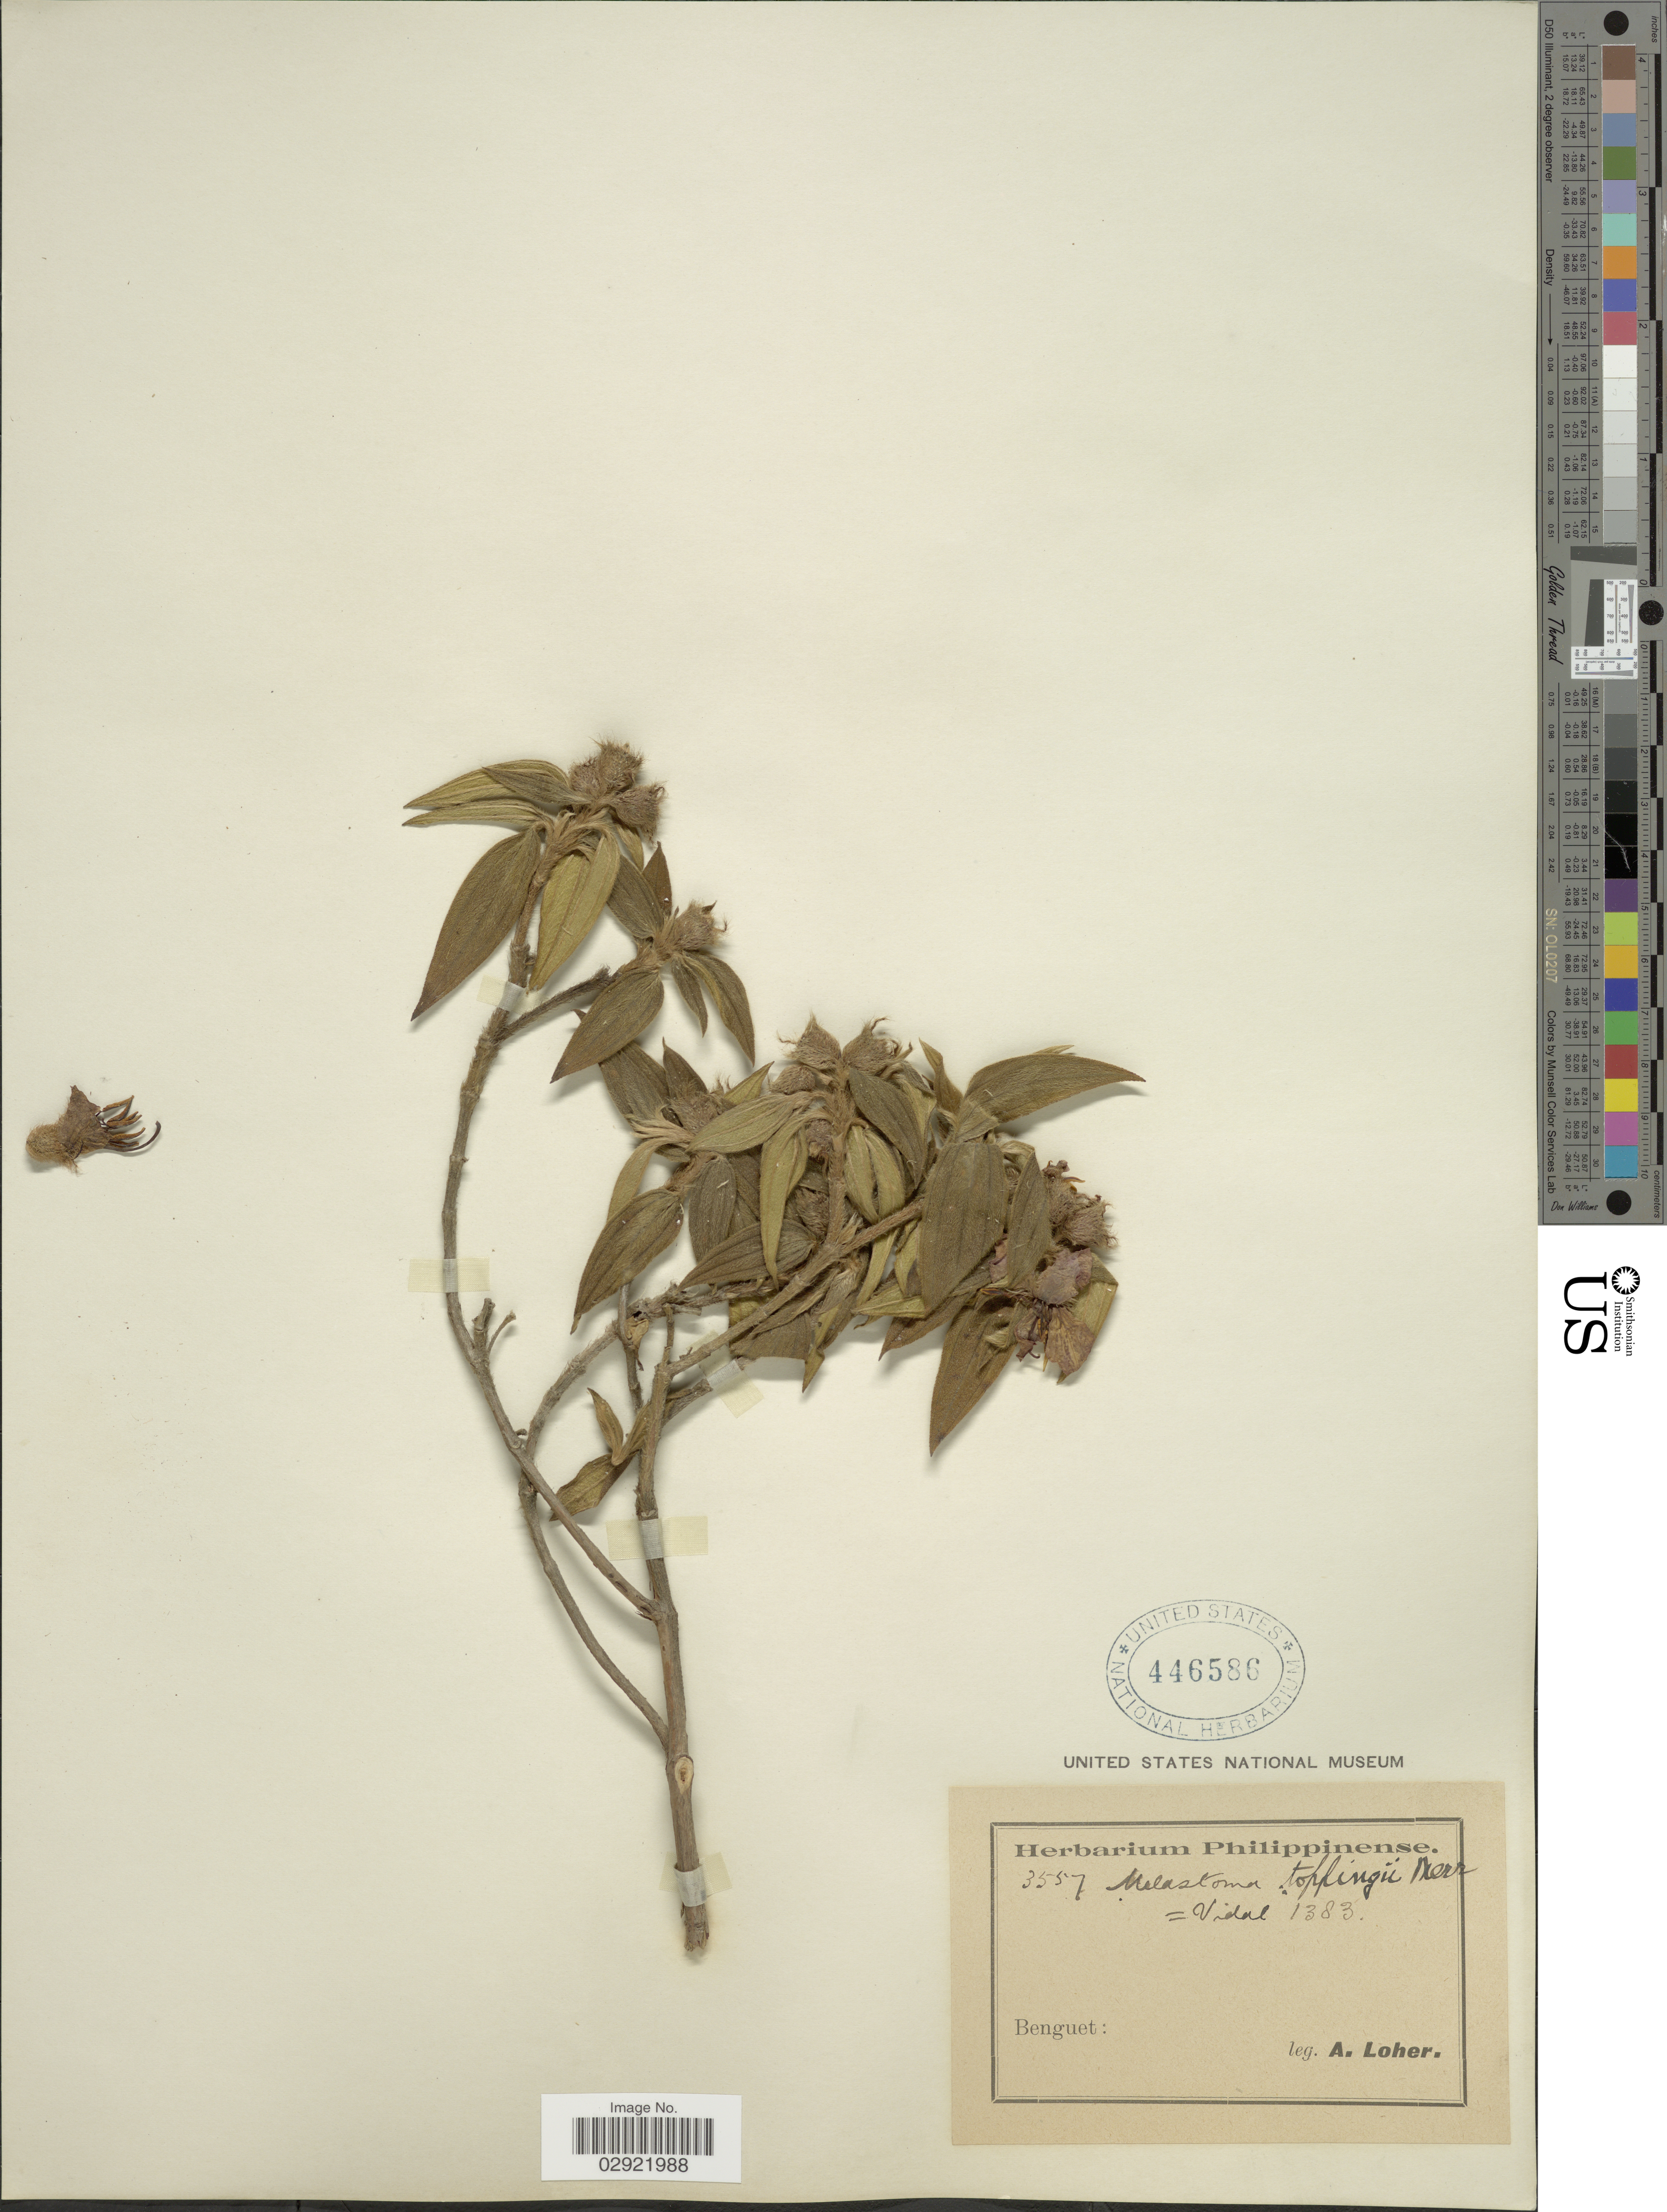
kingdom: Plantae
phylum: Tracheophyta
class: Magnoliopsida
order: Myrtales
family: Melastomataceae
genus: Melastoma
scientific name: Melastoma toppingii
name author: Merr.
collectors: A. Loher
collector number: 3557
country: Philippines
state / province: Cordillera (Administrative Region)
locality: Benguet.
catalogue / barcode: US 446586